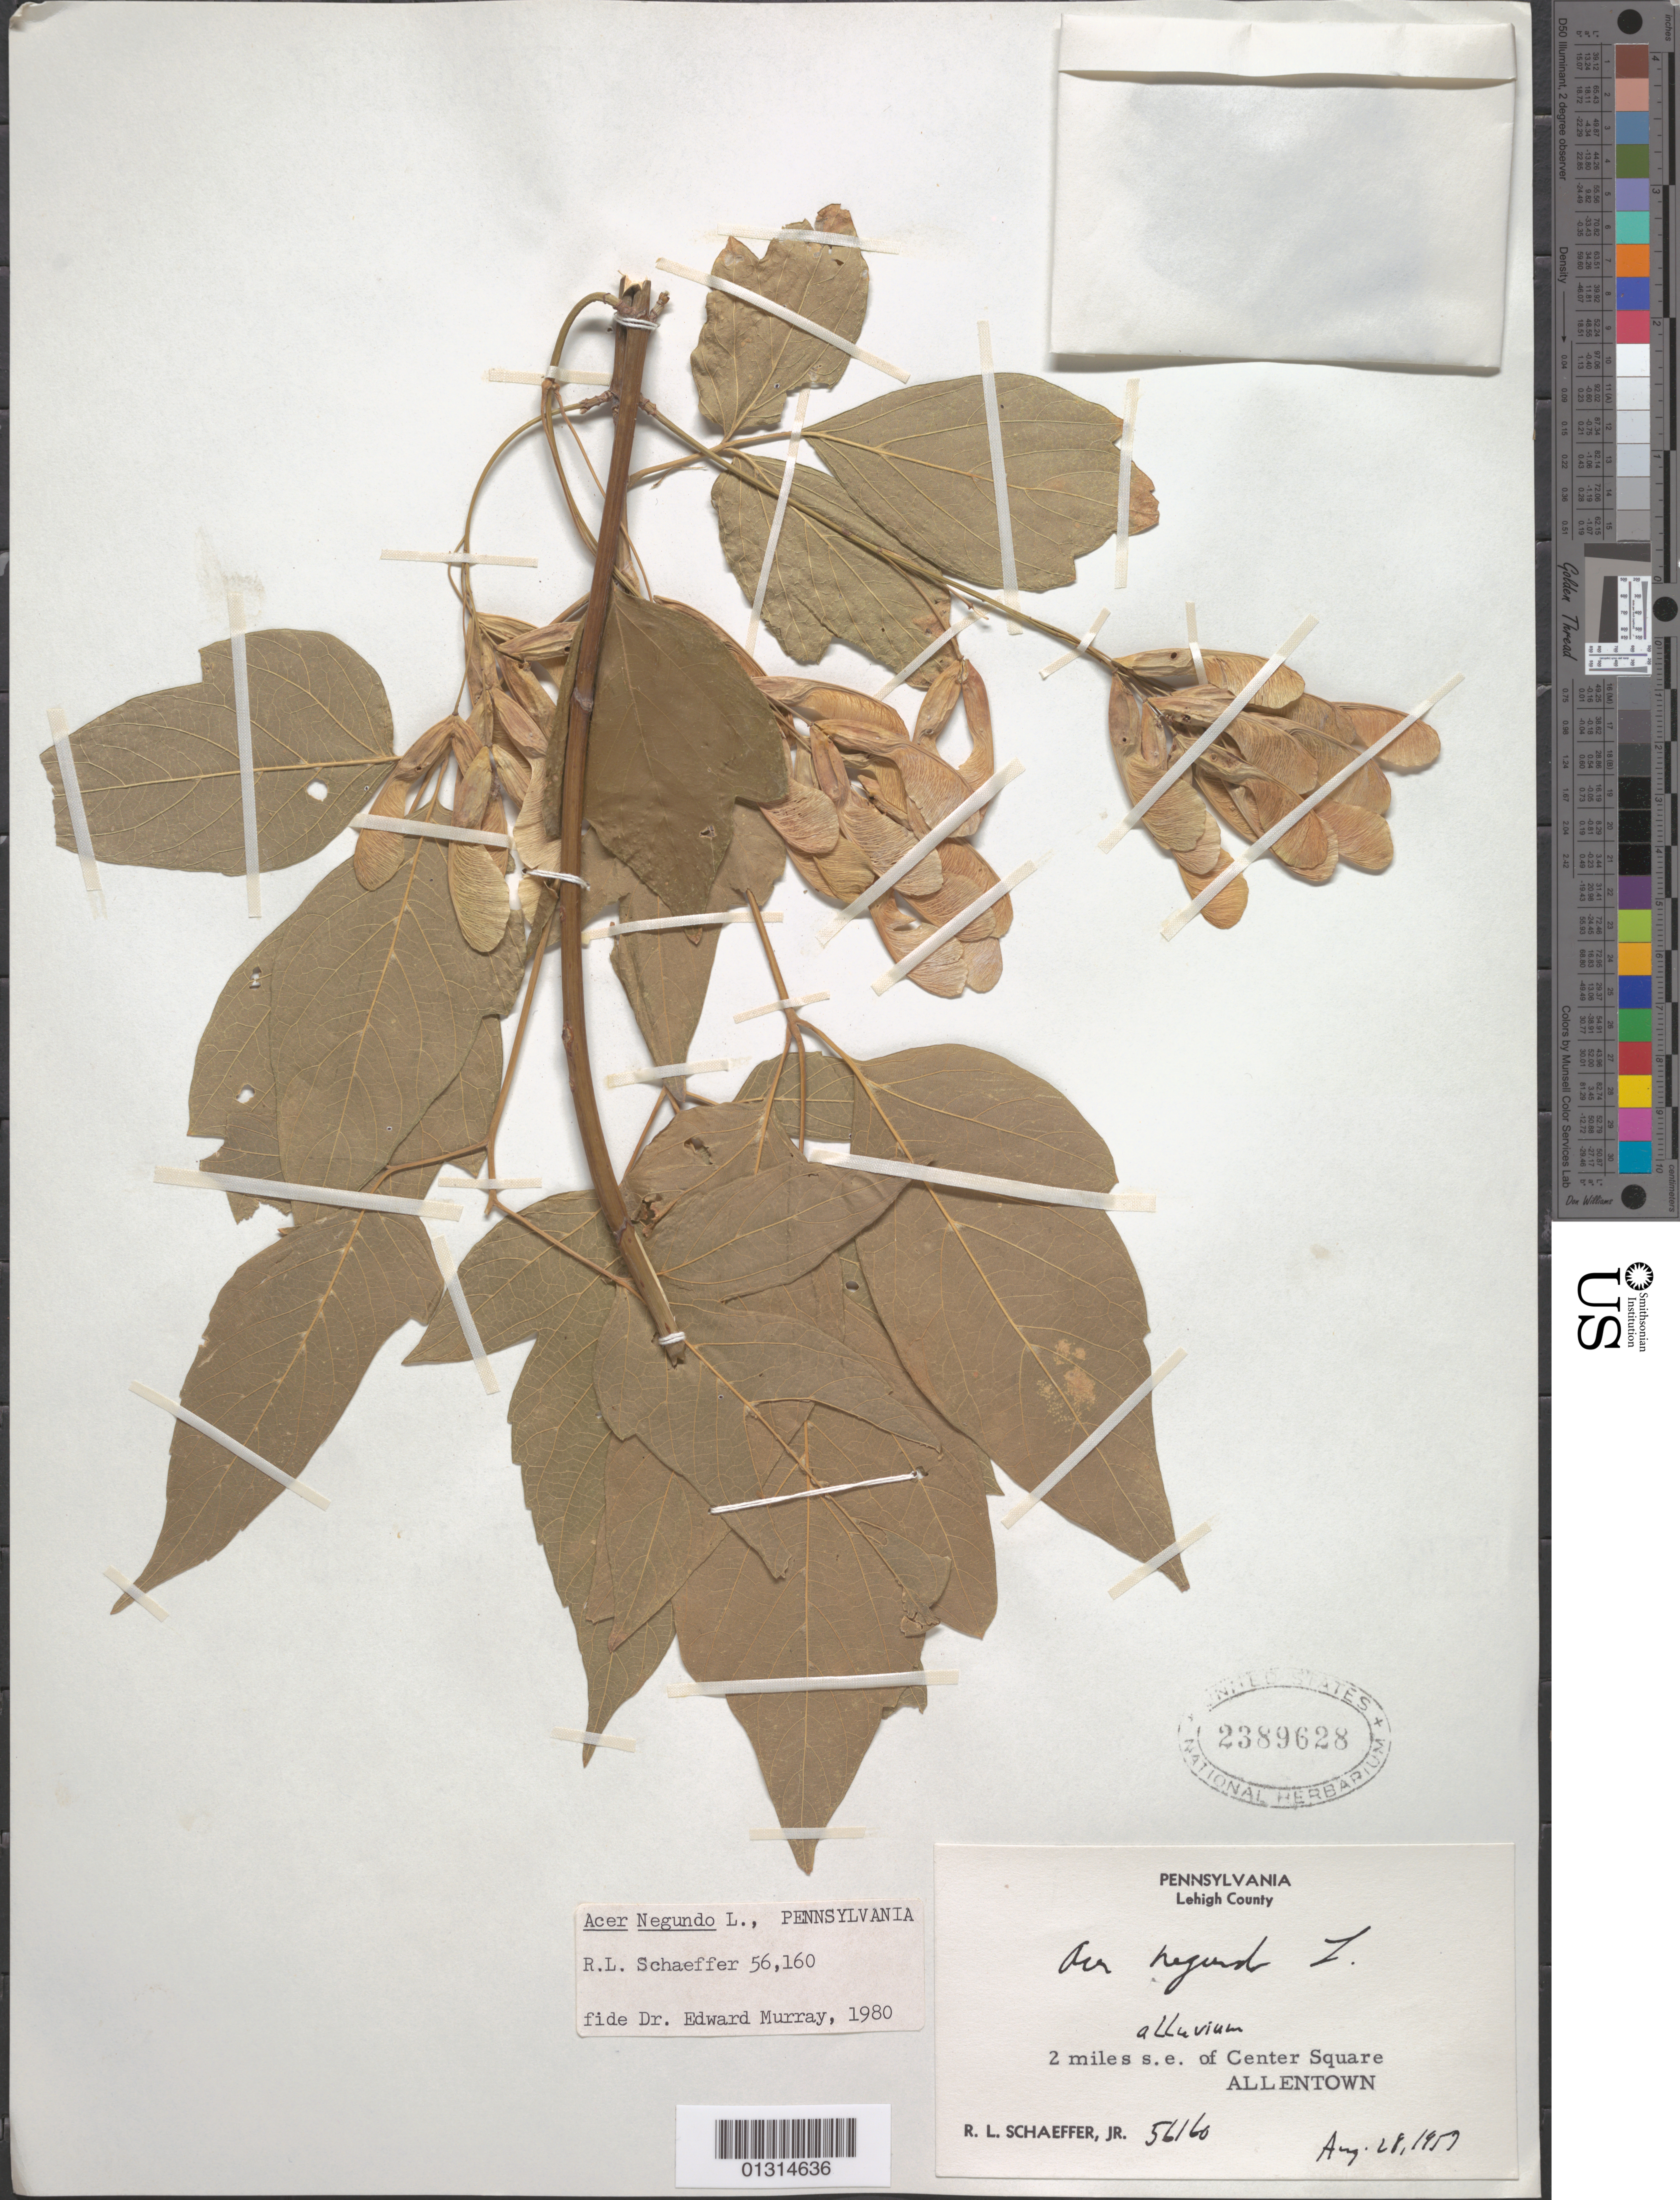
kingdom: Plantae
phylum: Tracheophyta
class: Magnoliopsida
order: Sapindales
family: Sapindaceae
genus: Acer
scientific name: Acer negundo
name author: L.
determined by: Murray, Edward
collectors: R. L. Schaeffer Jr.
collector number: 56160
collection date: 1959-08-28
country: United States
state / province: Pennsylvania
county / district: Lehigh County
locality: Lehigh County, 2 miles SE of Center Square, Allentown.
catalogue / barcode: US 2389628